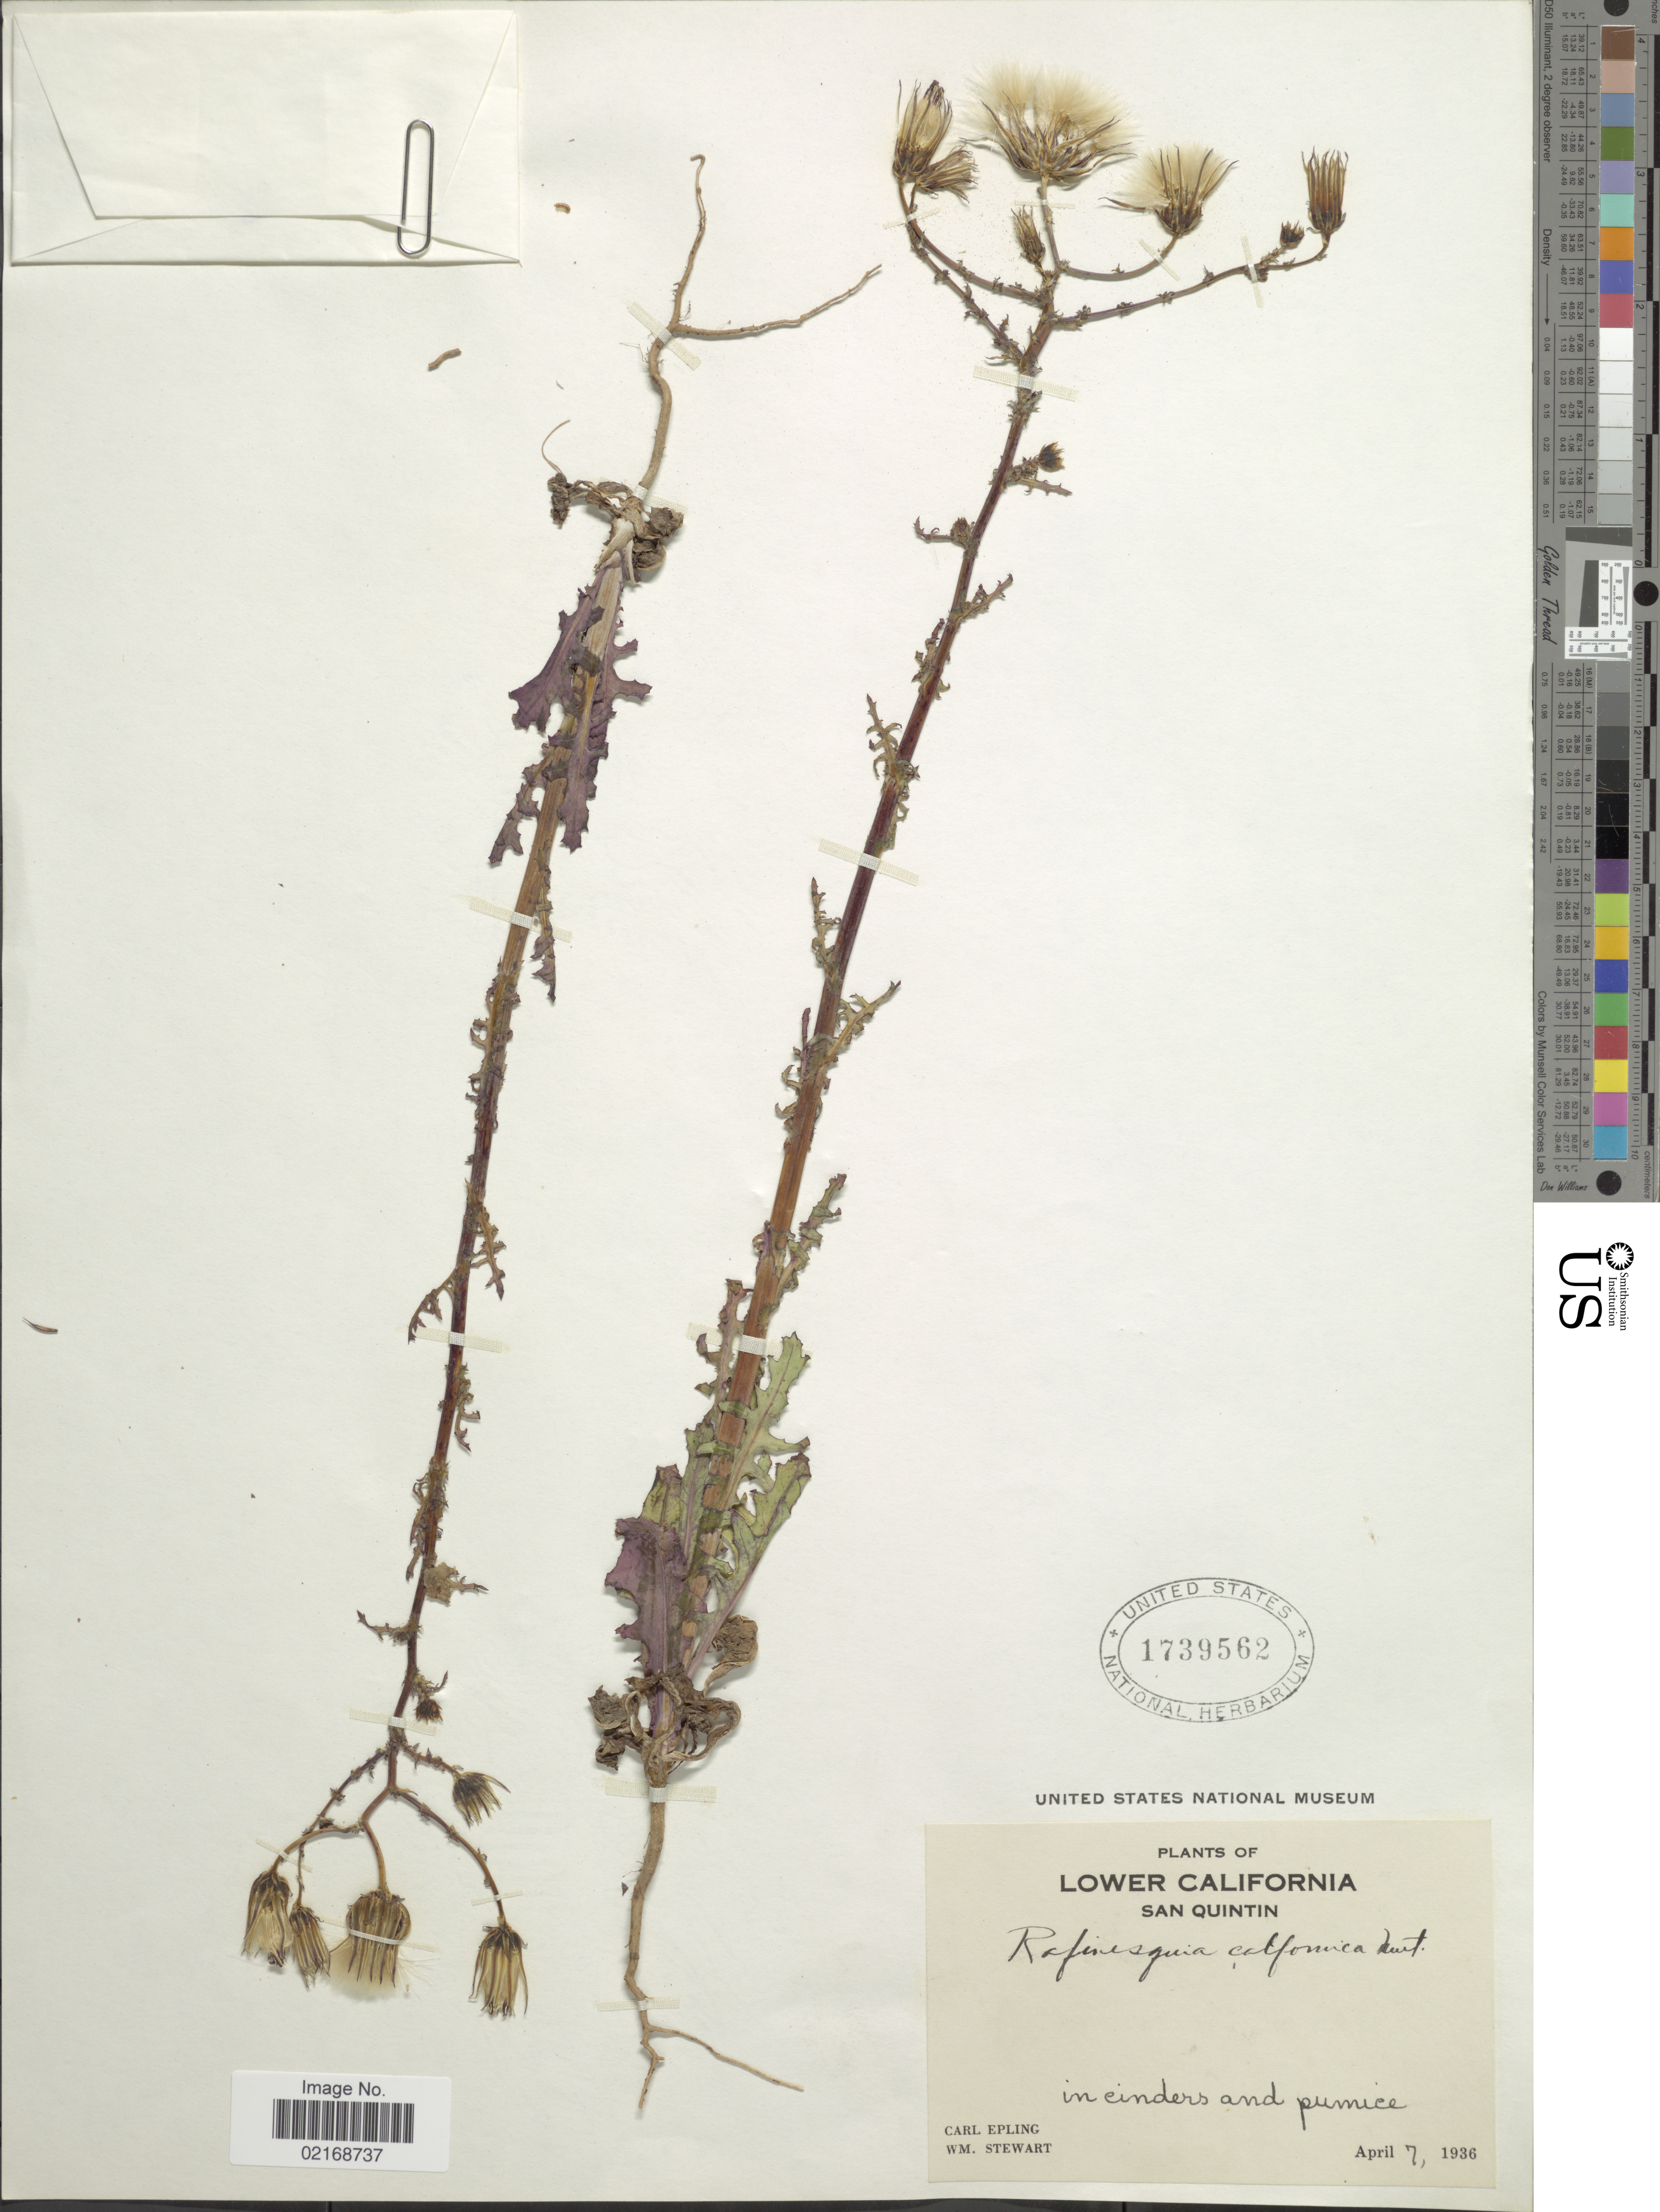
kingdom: Plantae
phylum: Tracheophyta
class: Magnoliopsida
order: Asterales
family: Asteraceae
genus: Rafinesquia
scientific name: Rafinesquia californica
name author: Nutt.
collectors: C. C. Epling & W. Stewart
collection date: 1936-04-07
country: Mexico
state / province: Baja California Norte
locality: Lower California, San Quintin, in einders and pumice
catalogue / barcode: US 1739562